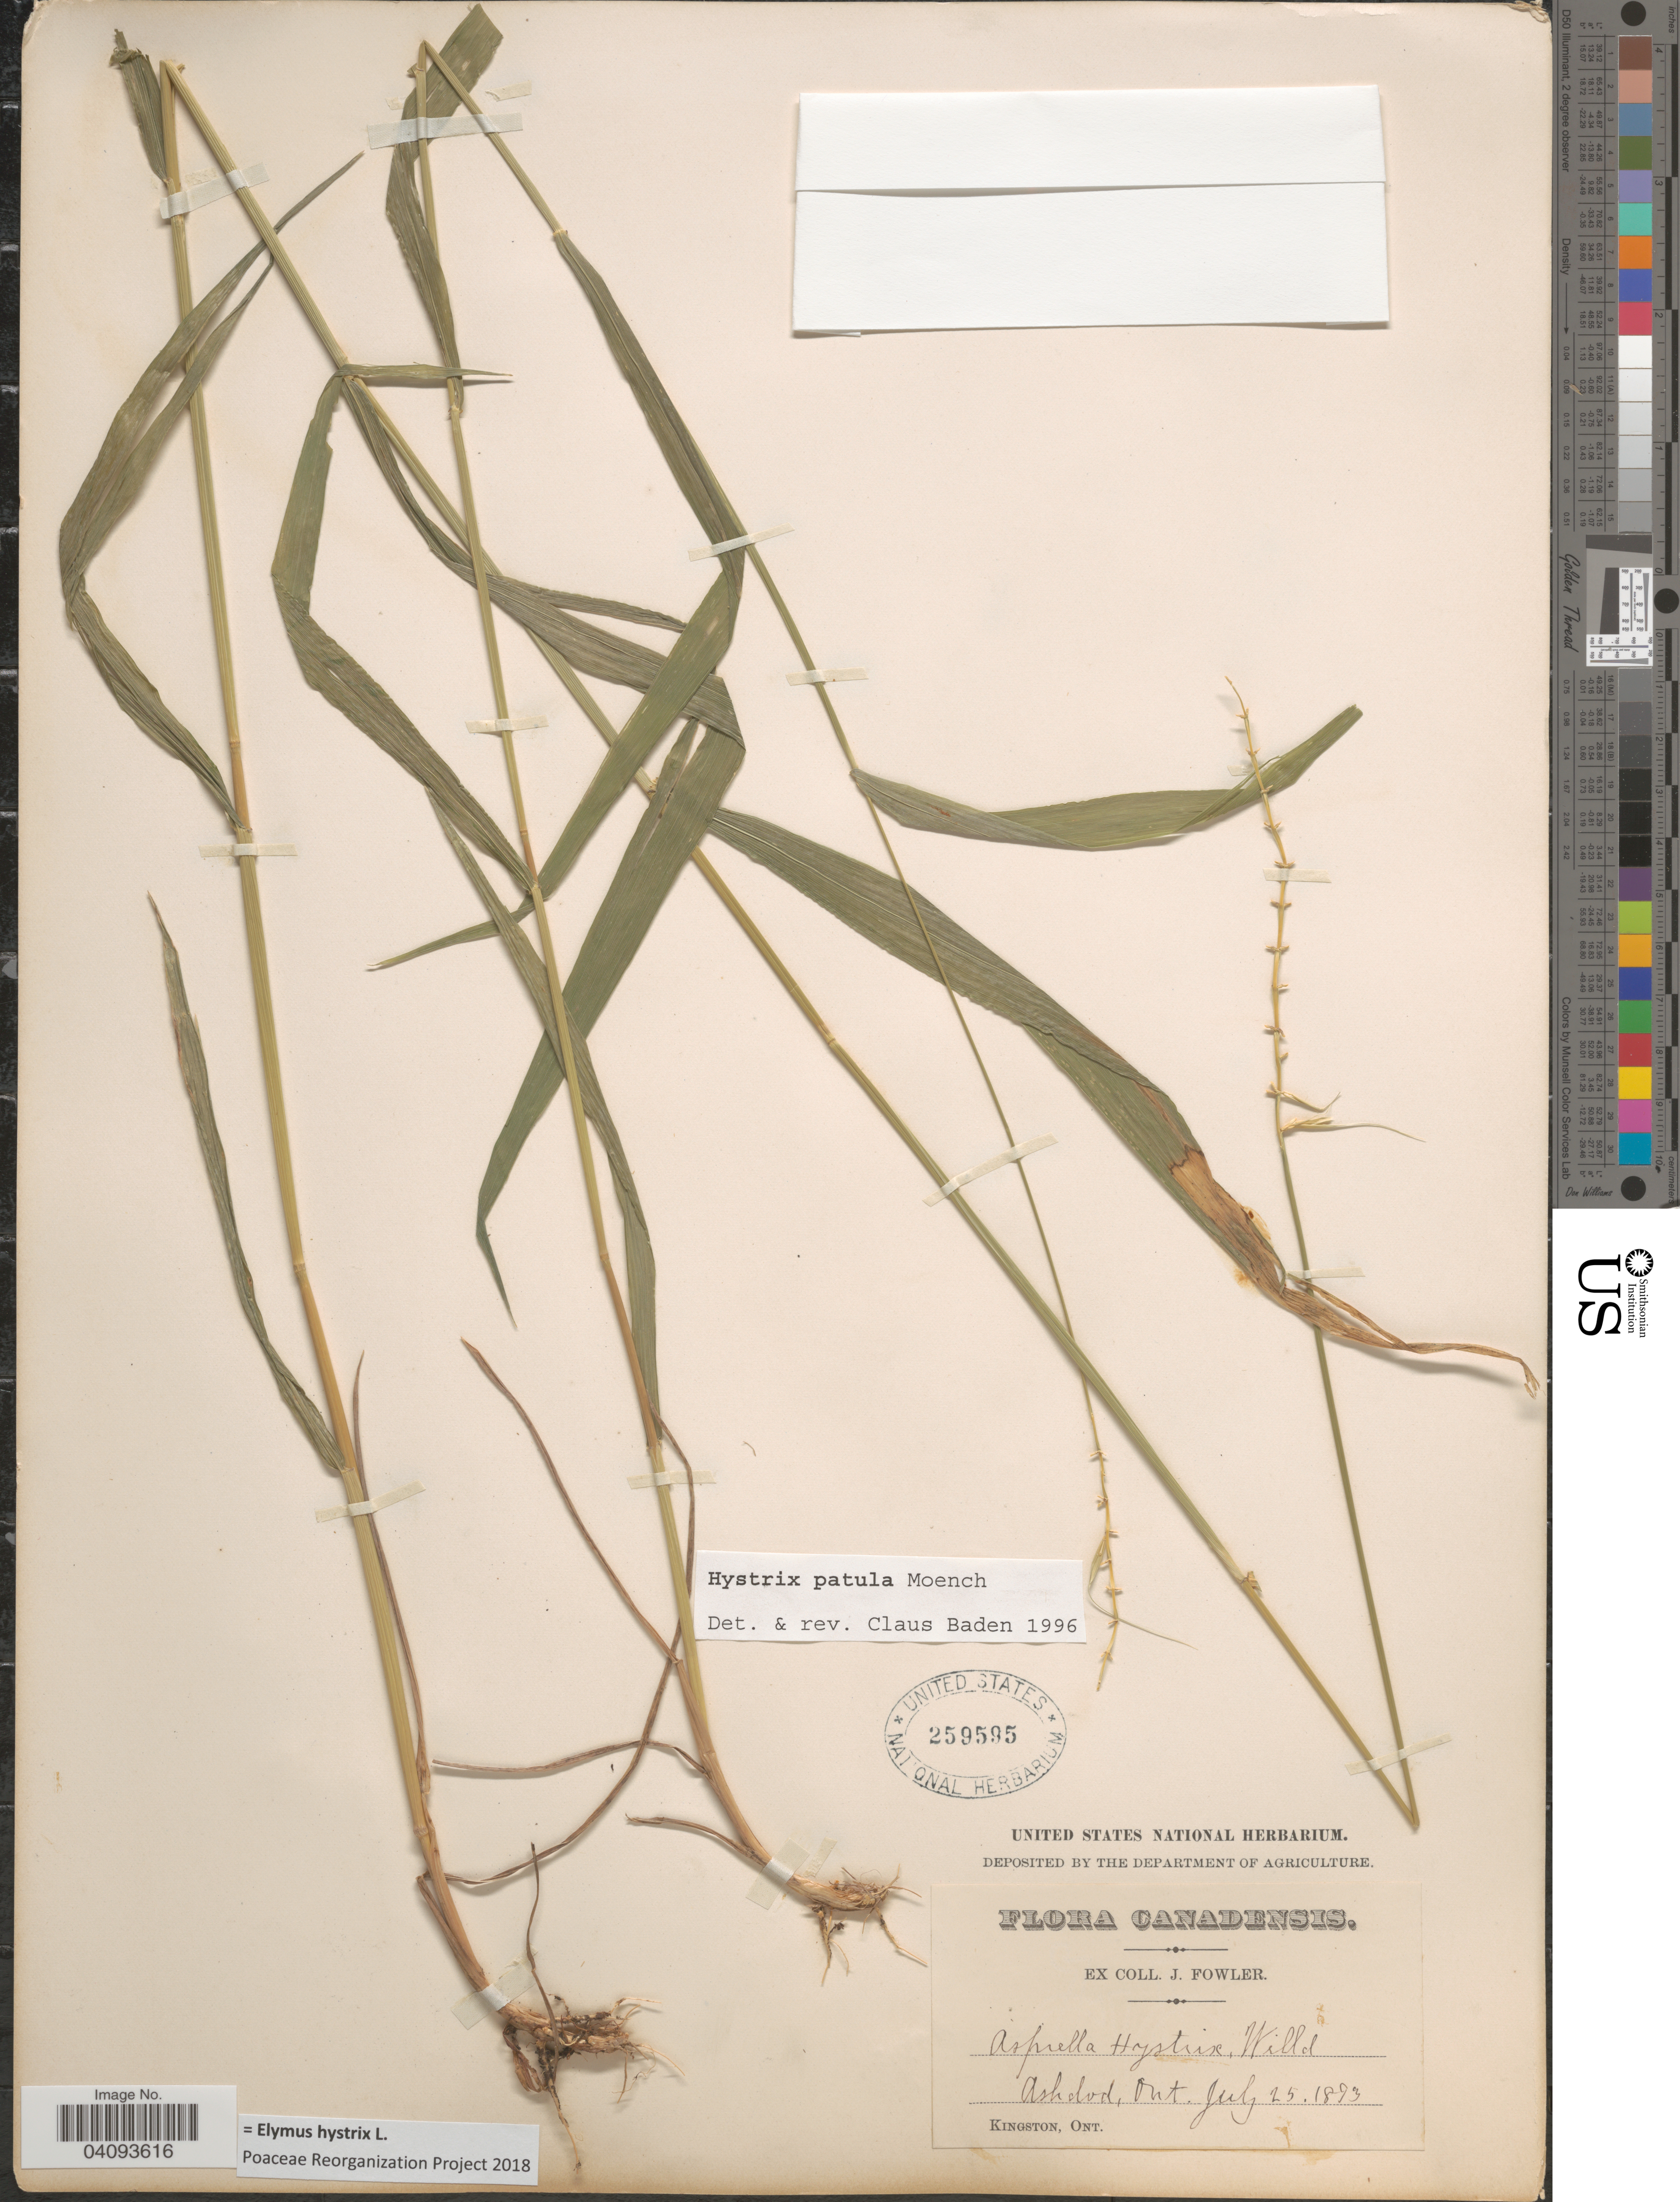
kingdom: Plantae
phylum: Tracheophyta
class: Liliopsida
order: Poales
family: Poaceae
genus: Elymus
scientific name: Elymus hystrix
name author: L.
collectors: J. Fowler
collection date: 1893-07-25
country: Canada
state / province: Ontario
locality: Ashdod.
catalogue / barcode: US 259595